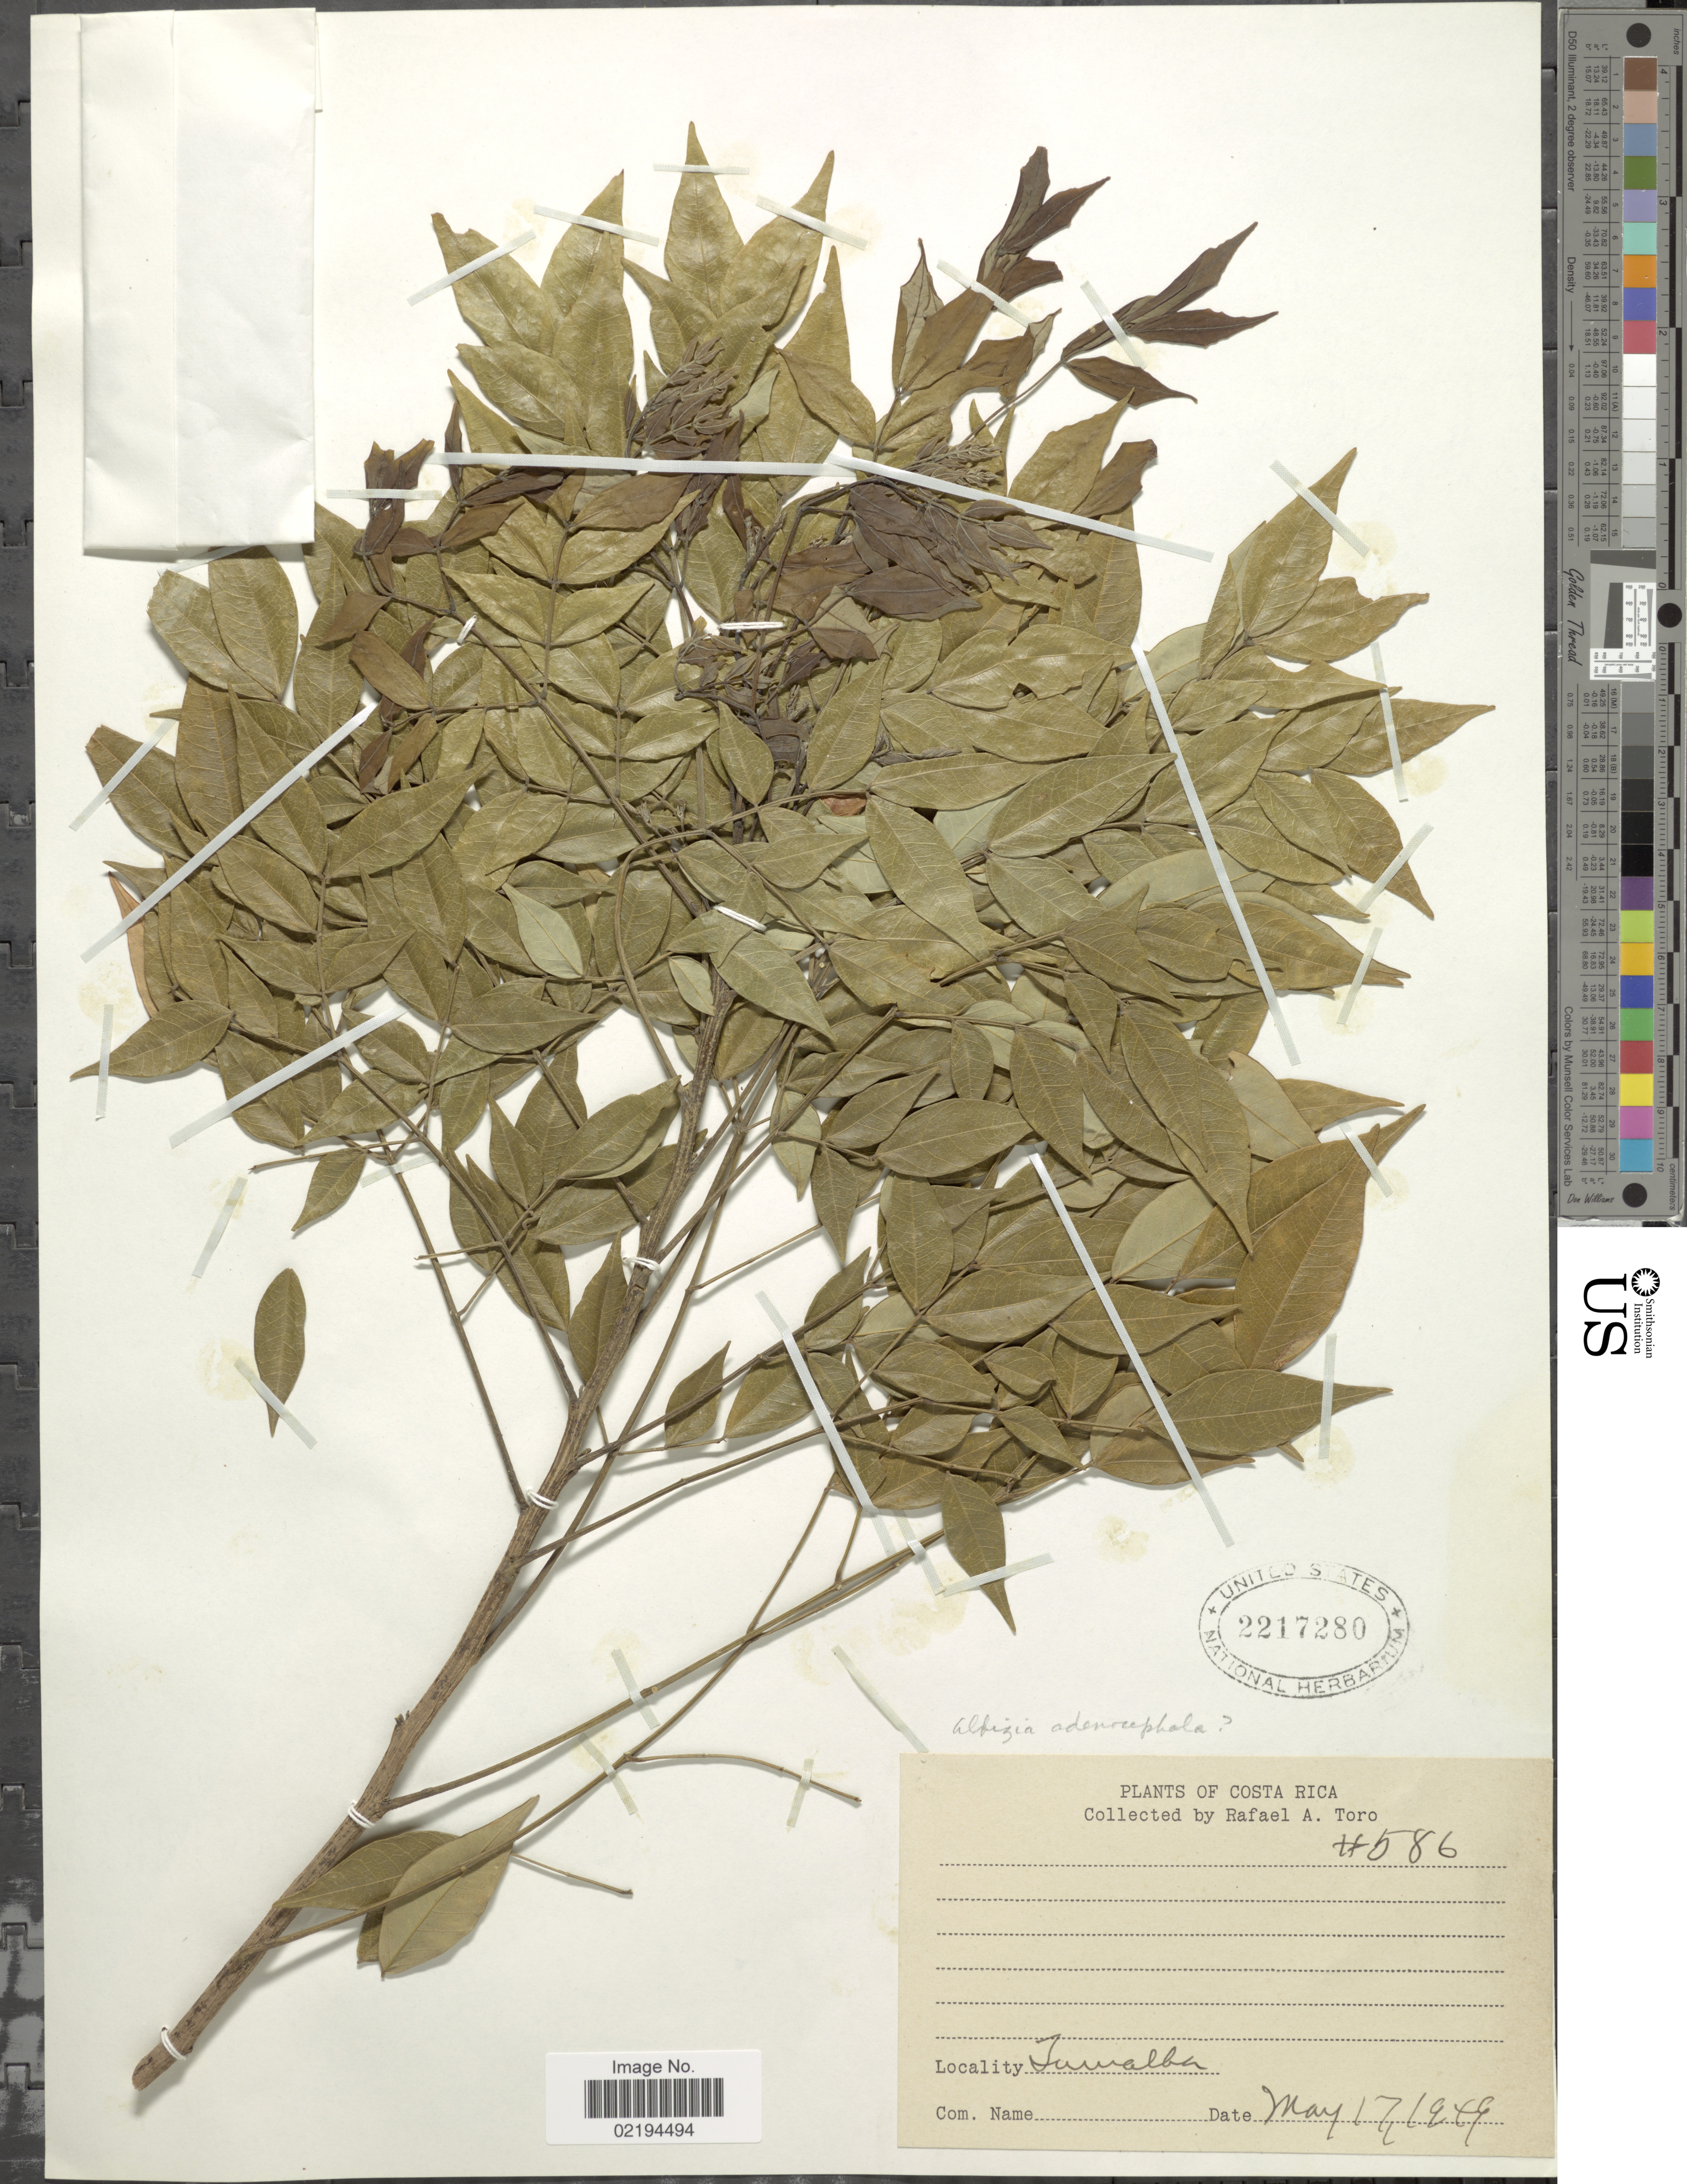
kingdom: Plantae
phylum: Tracheophyta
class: Magnoliopsida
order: Fabales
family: Fabaceae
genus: Pseudalbizzia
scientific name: Pseudalbizzia adinocephala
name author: (Donn. Sm.) Koenen & Duno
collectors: R. A. Toro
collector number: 586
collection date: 1979-05-17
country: Costa Rica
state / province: Cartago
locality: Turrialba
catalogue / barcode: US 2217280